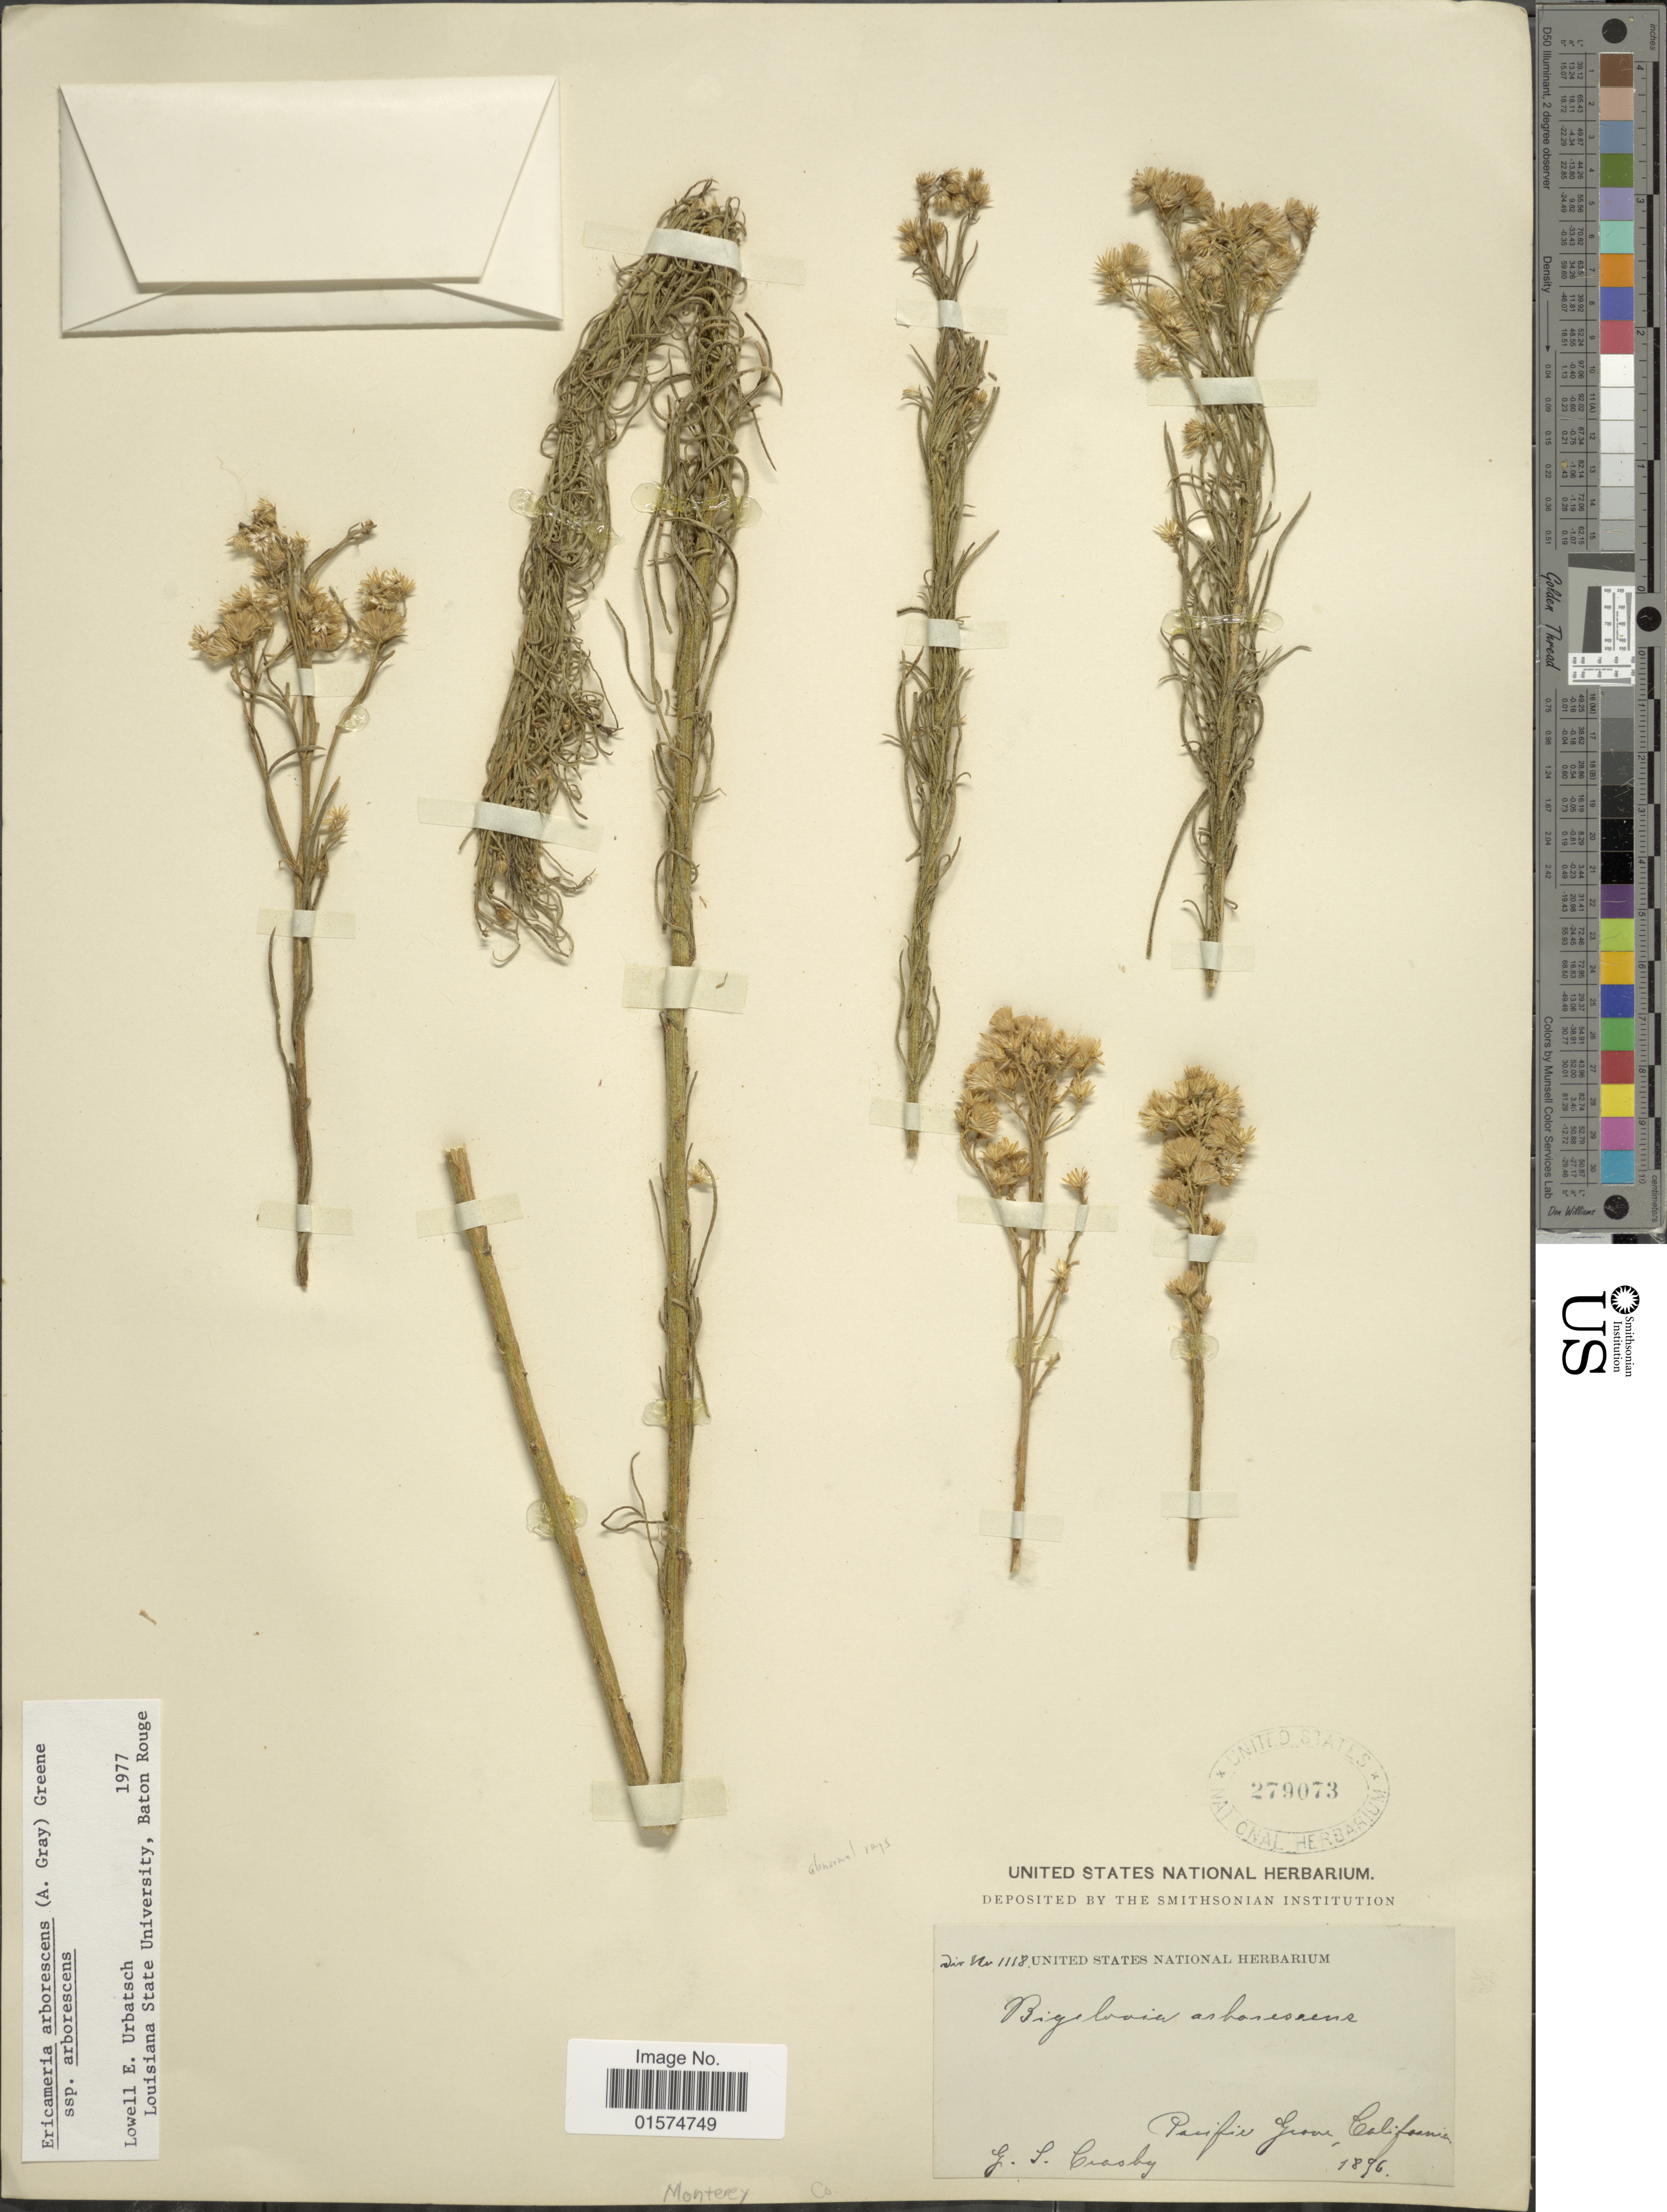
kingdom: Plantae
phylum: Tracheophyta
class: Magnoliopsida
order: Asterales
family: Asteraceae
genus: Ericameria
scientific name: Ericameria arborescens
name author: (A. Gray) Greene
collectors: G. Crosby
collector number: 1118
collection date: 1896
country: United States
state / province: California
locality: Pacific Grove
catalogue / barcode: US 279073